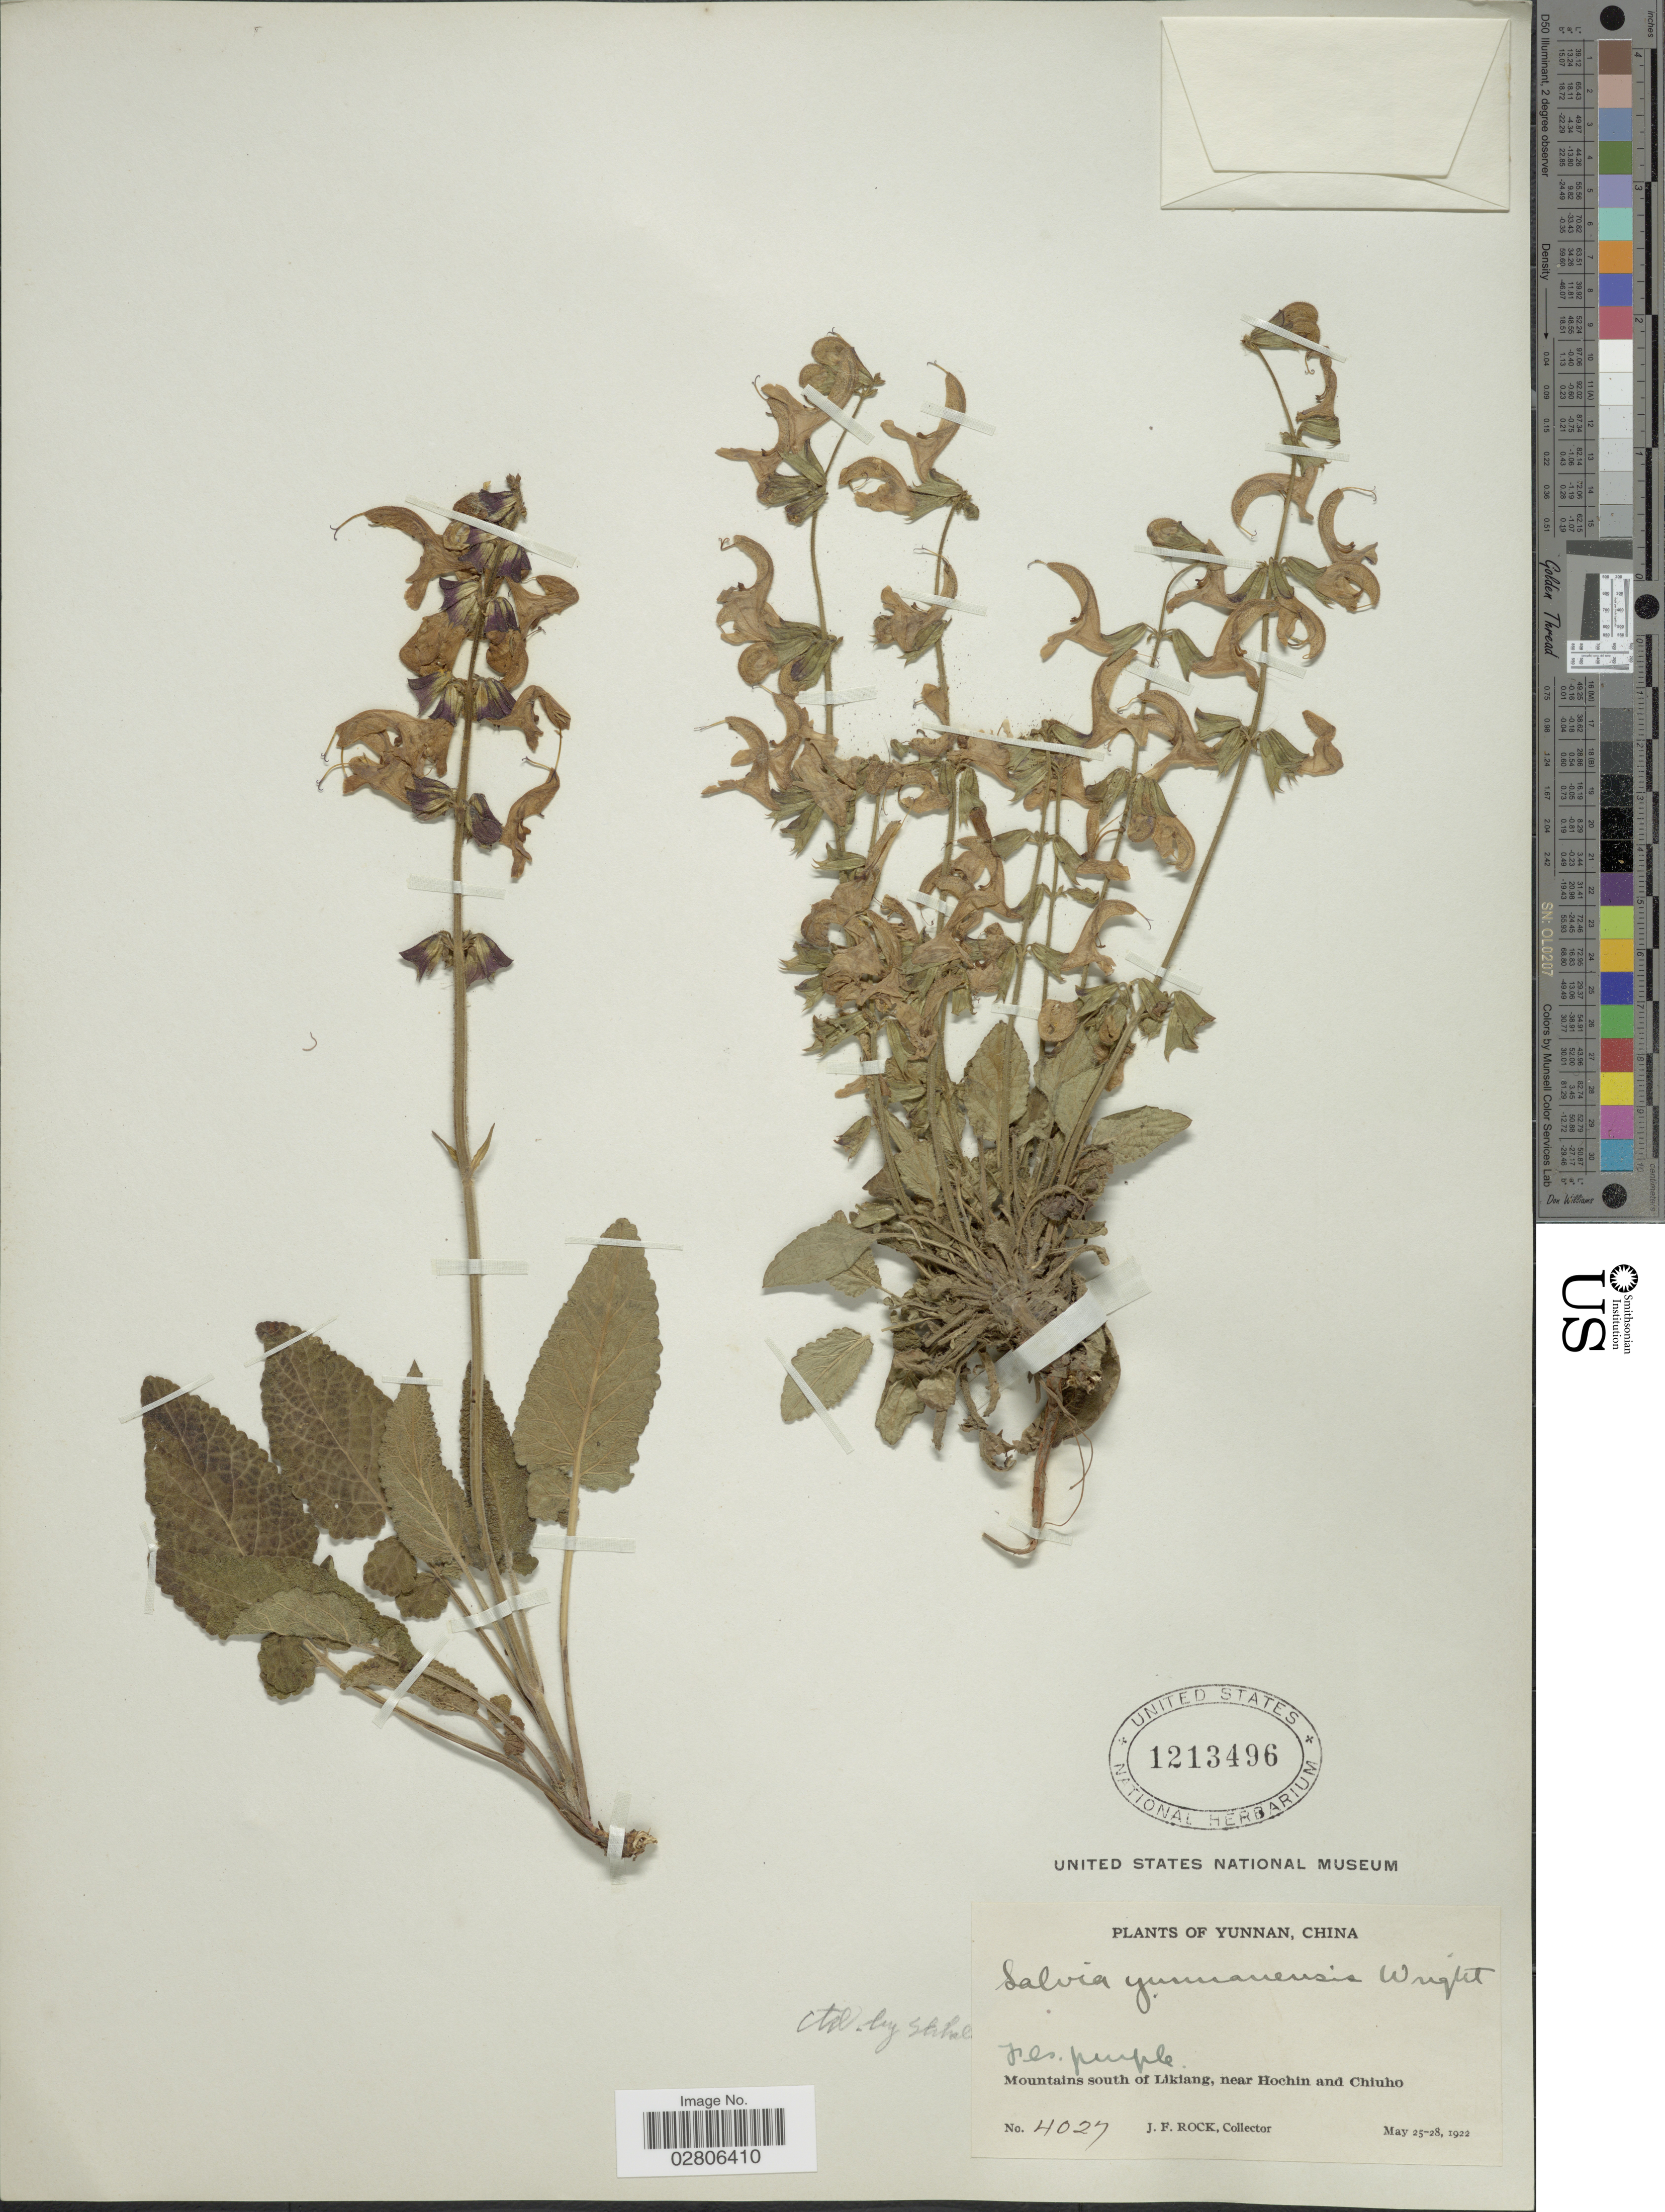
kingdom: Plantae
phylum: Tracheophyta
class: Magnoliopsida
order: Lamiales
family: Lamiaceae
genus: Salvia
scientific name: Salvia yunnanensis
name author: C.H. Wright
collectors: J. Rock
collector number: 4027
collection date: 1922-05-25/1922-05-28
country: China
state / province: Yunnan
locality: Mountains south of Likiang, near Hochin and Chiuho.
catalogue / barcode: US 1213496